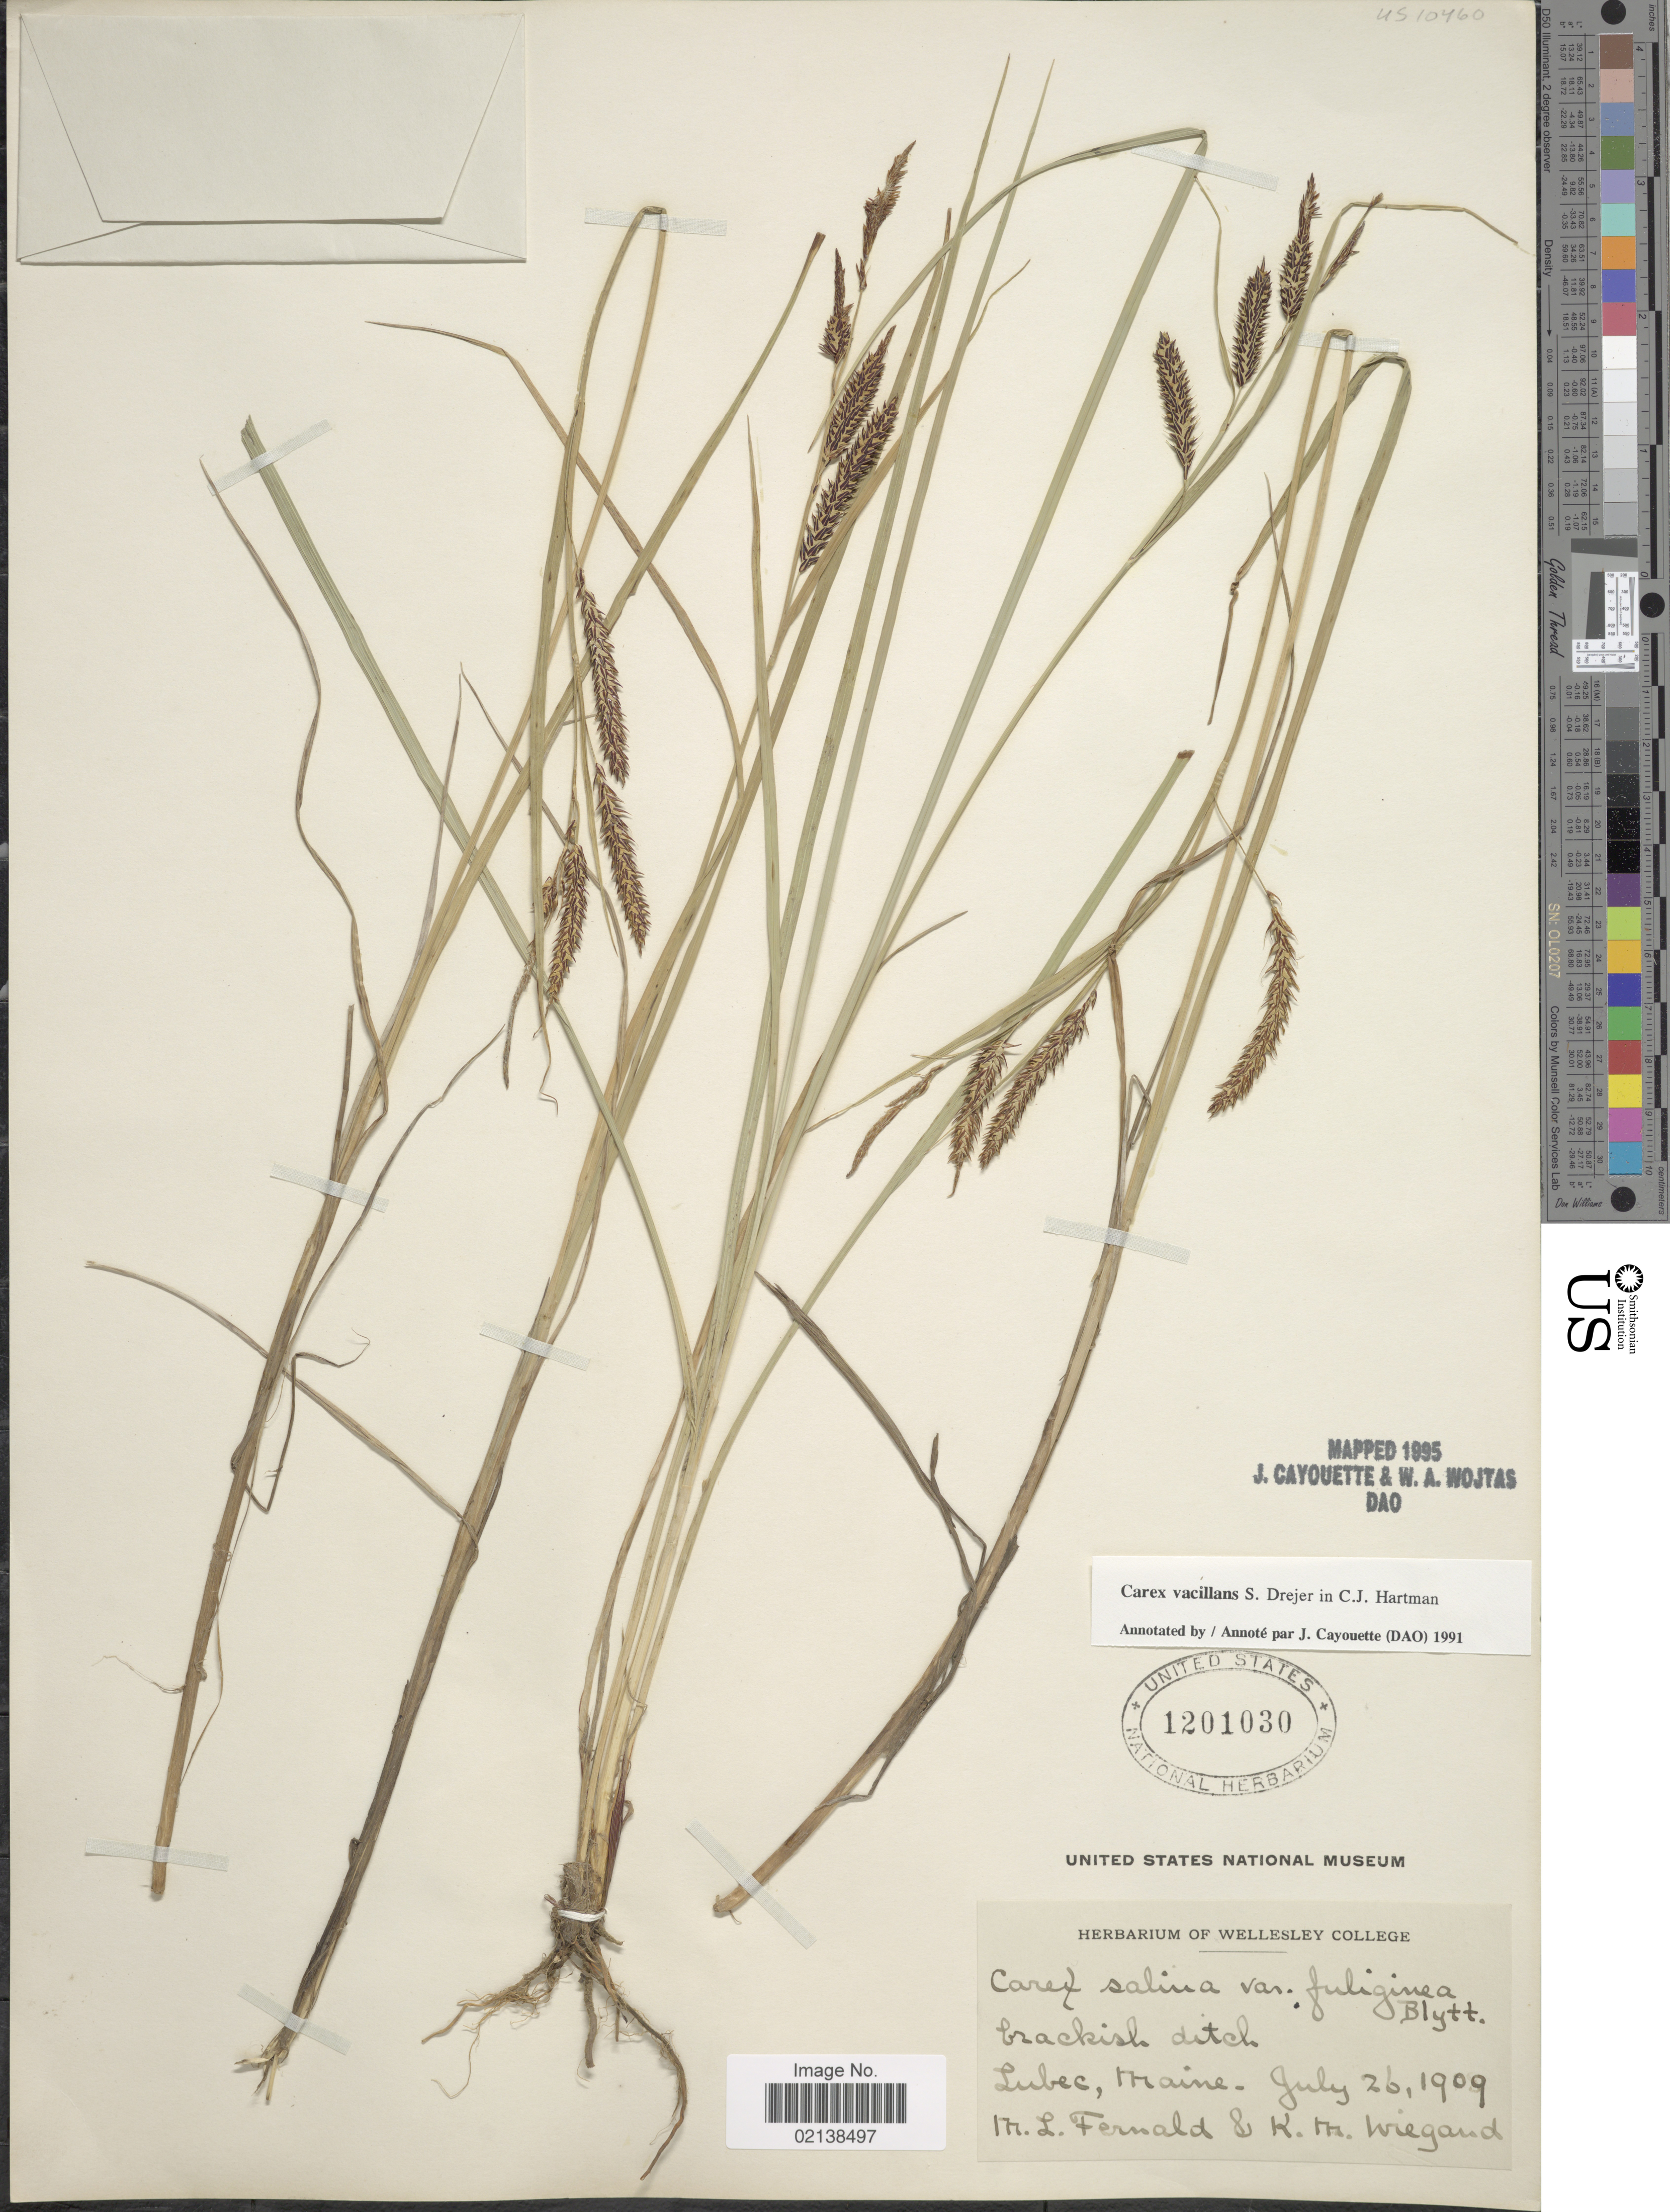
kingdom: Plantae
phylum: Tracheophyta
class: Liliopsida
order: Poales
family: Cyperaceae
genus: Carex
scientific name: Carex vacillans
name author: Drejer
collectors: M. L. Fernald & K. M. Wiegand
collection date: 1909-07-26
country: United States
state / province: Maine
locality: Brackish ditch, Lubec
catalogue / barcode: US 1201030